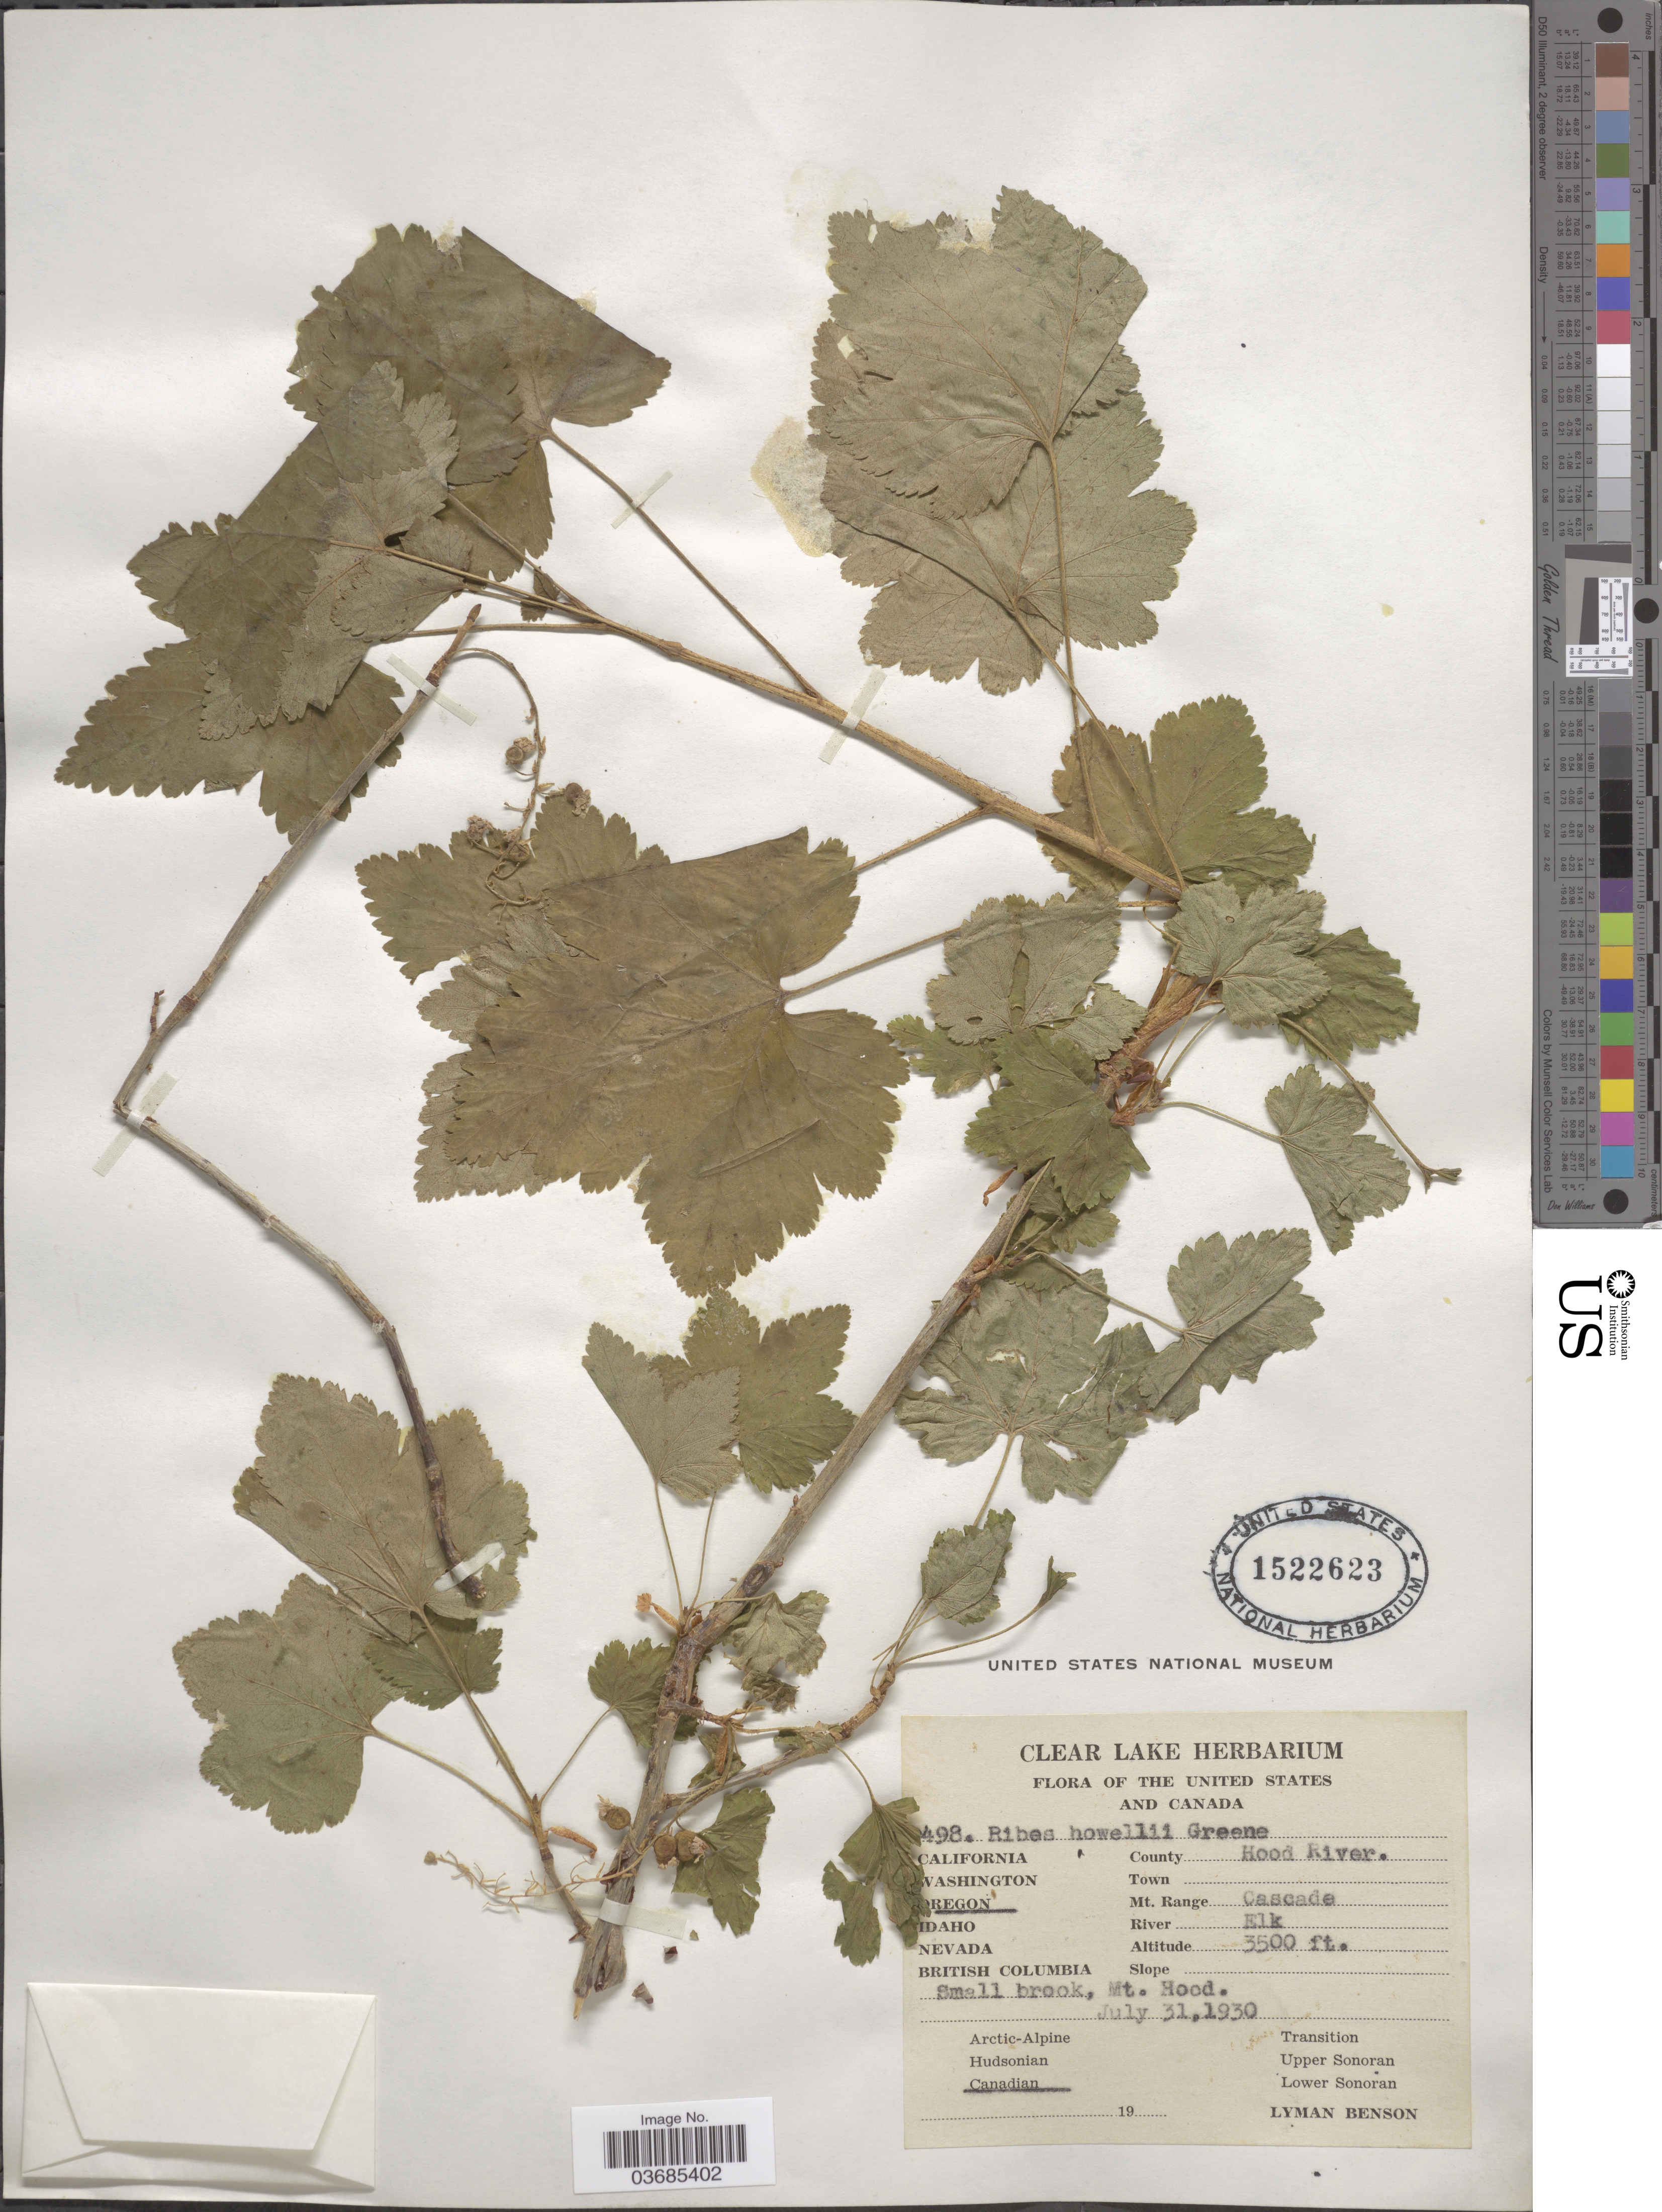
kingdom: Plantae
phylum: Tracheophyta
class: Magnoliopsida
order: Saxifragales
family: Grossulariaceae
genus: Ribes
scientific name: Ribes acerifolium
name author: Howell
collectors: L. D. Benson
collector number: !498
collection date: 1930-07-31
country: United States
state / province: Oregon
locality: County Hood River. Mt. Range Cascade. River Elk. Small brook, Mt. Hood.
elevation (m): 1067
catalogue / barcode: US 1522623